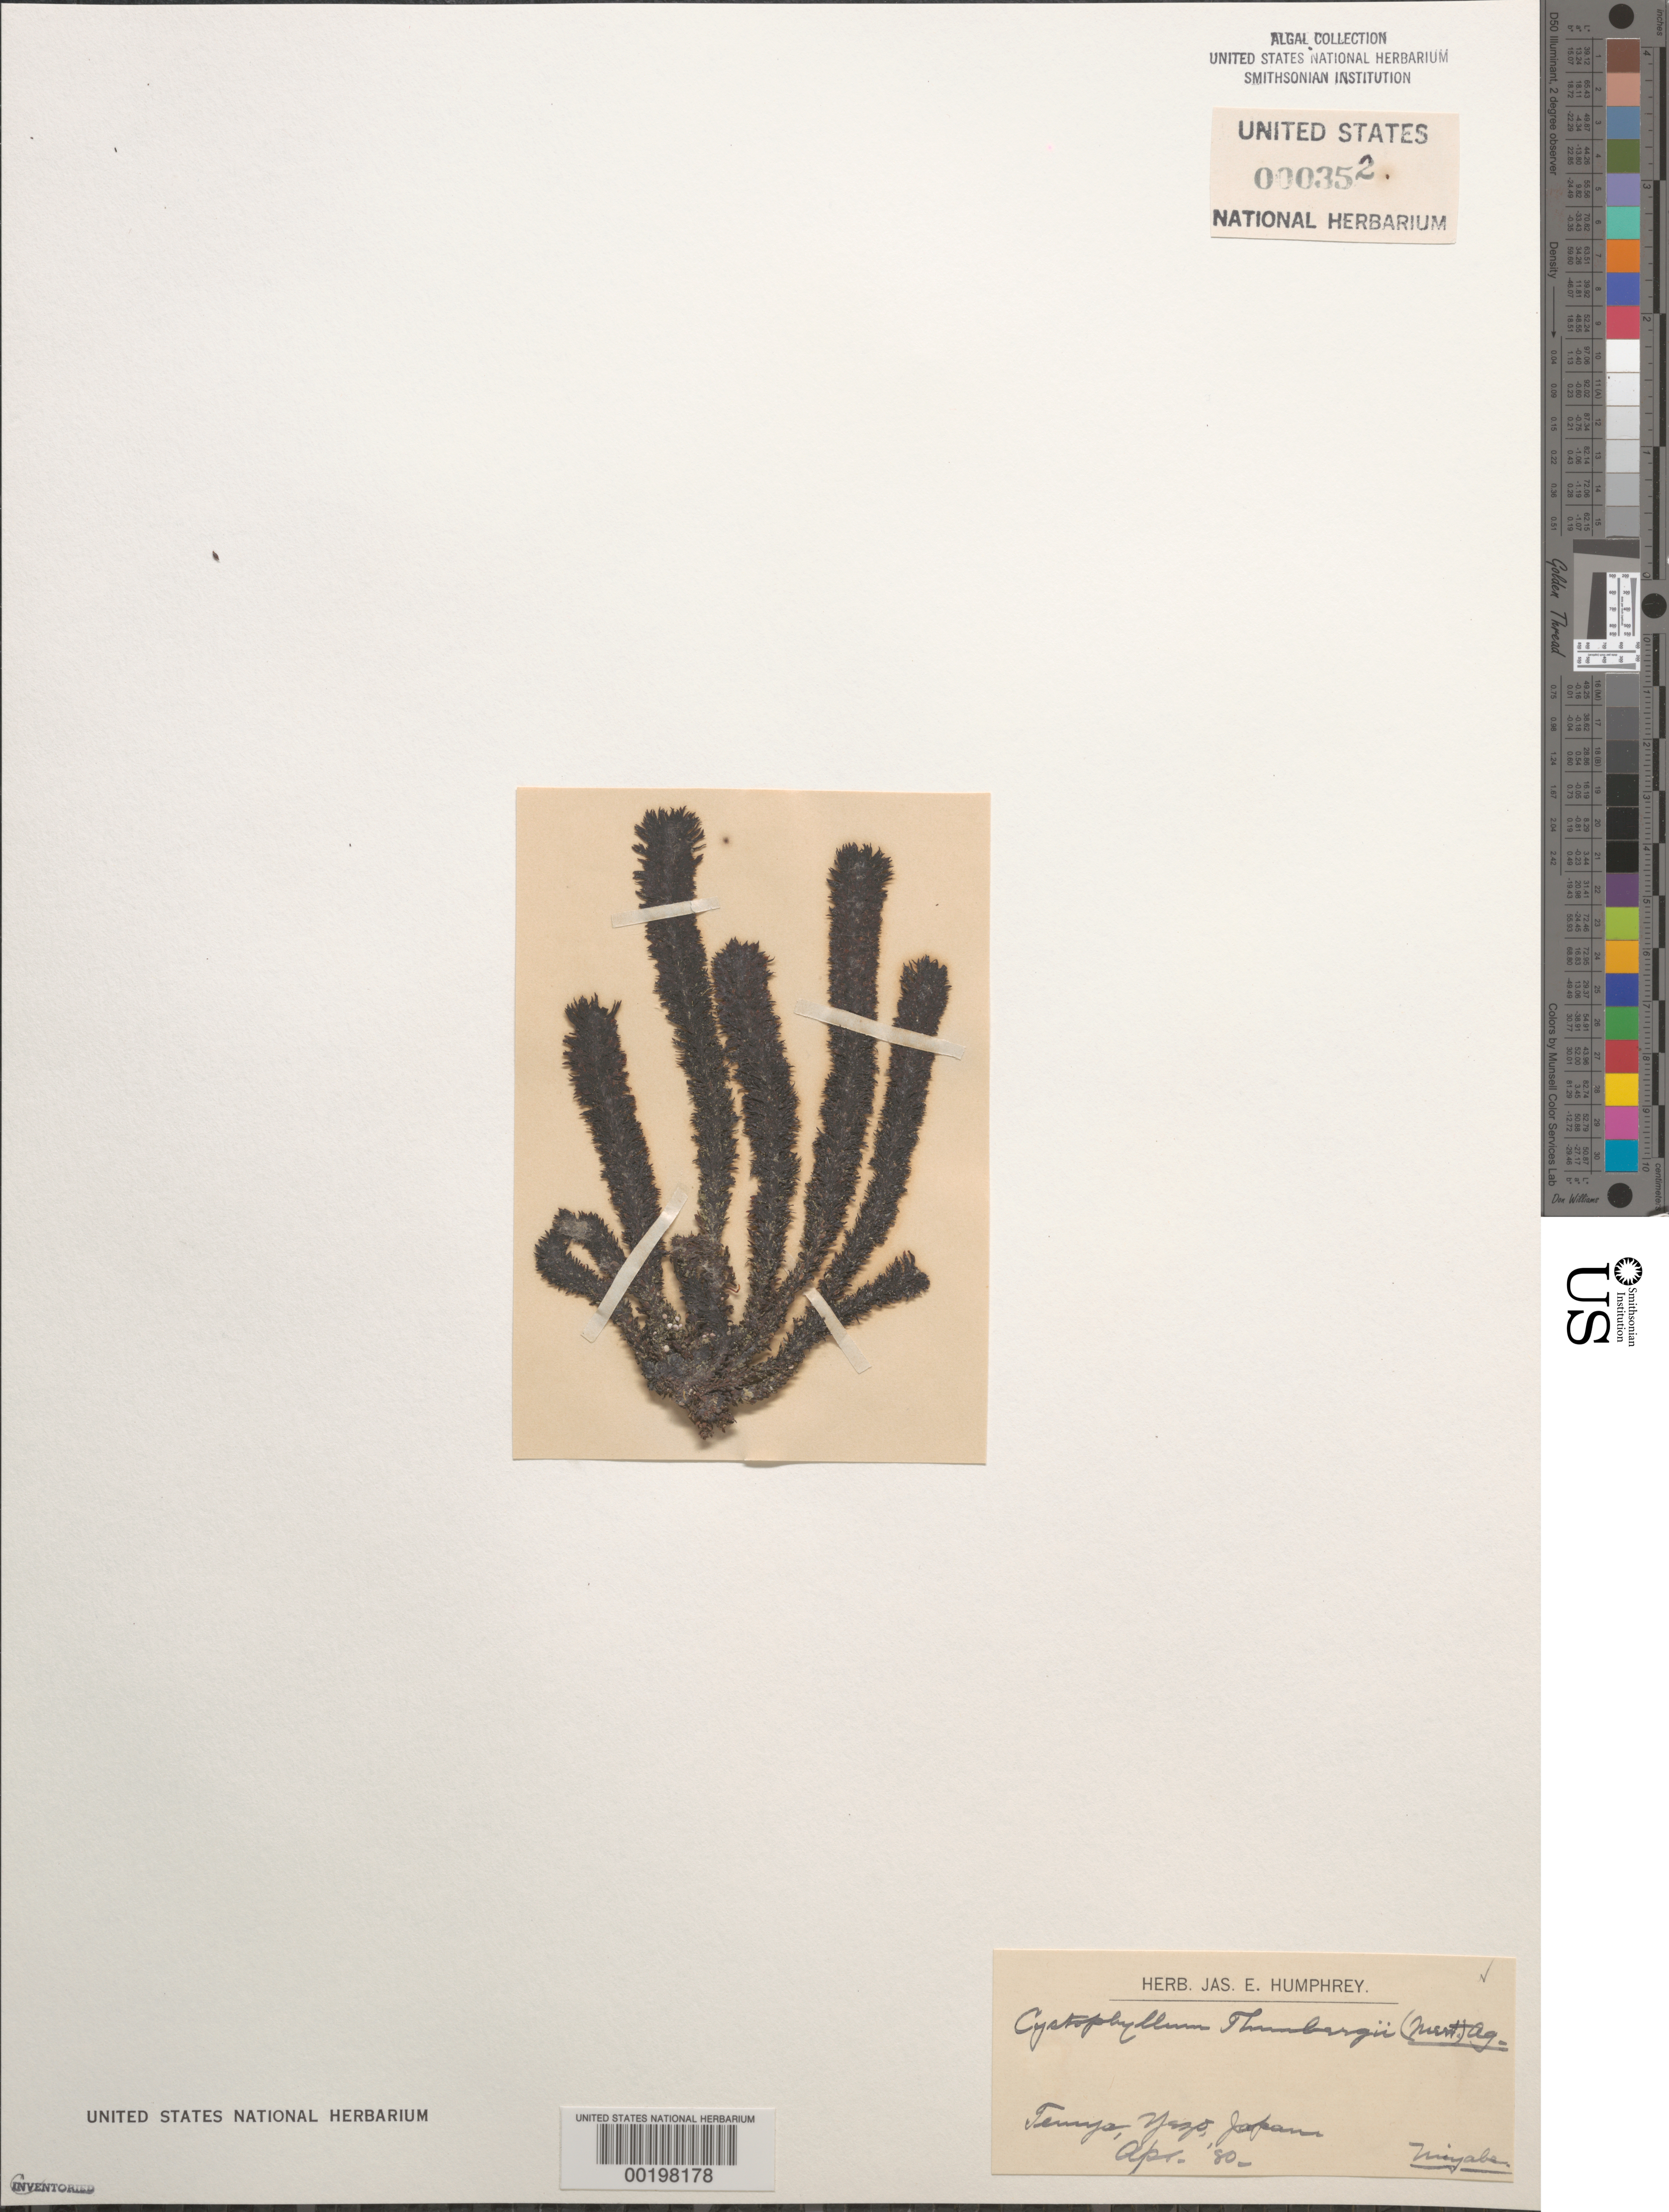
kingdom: Chromista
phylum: Ochrophyta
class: Phaeophyceae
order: Fucales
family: Sargassaceae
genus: Sargassum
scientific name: Sargassum thunbergii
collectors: K. Miyabe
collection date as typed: Apr 1880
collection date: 1880-04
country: Japan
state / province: Hokkaido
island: Hokkaido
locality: Temya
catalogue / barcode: US 352